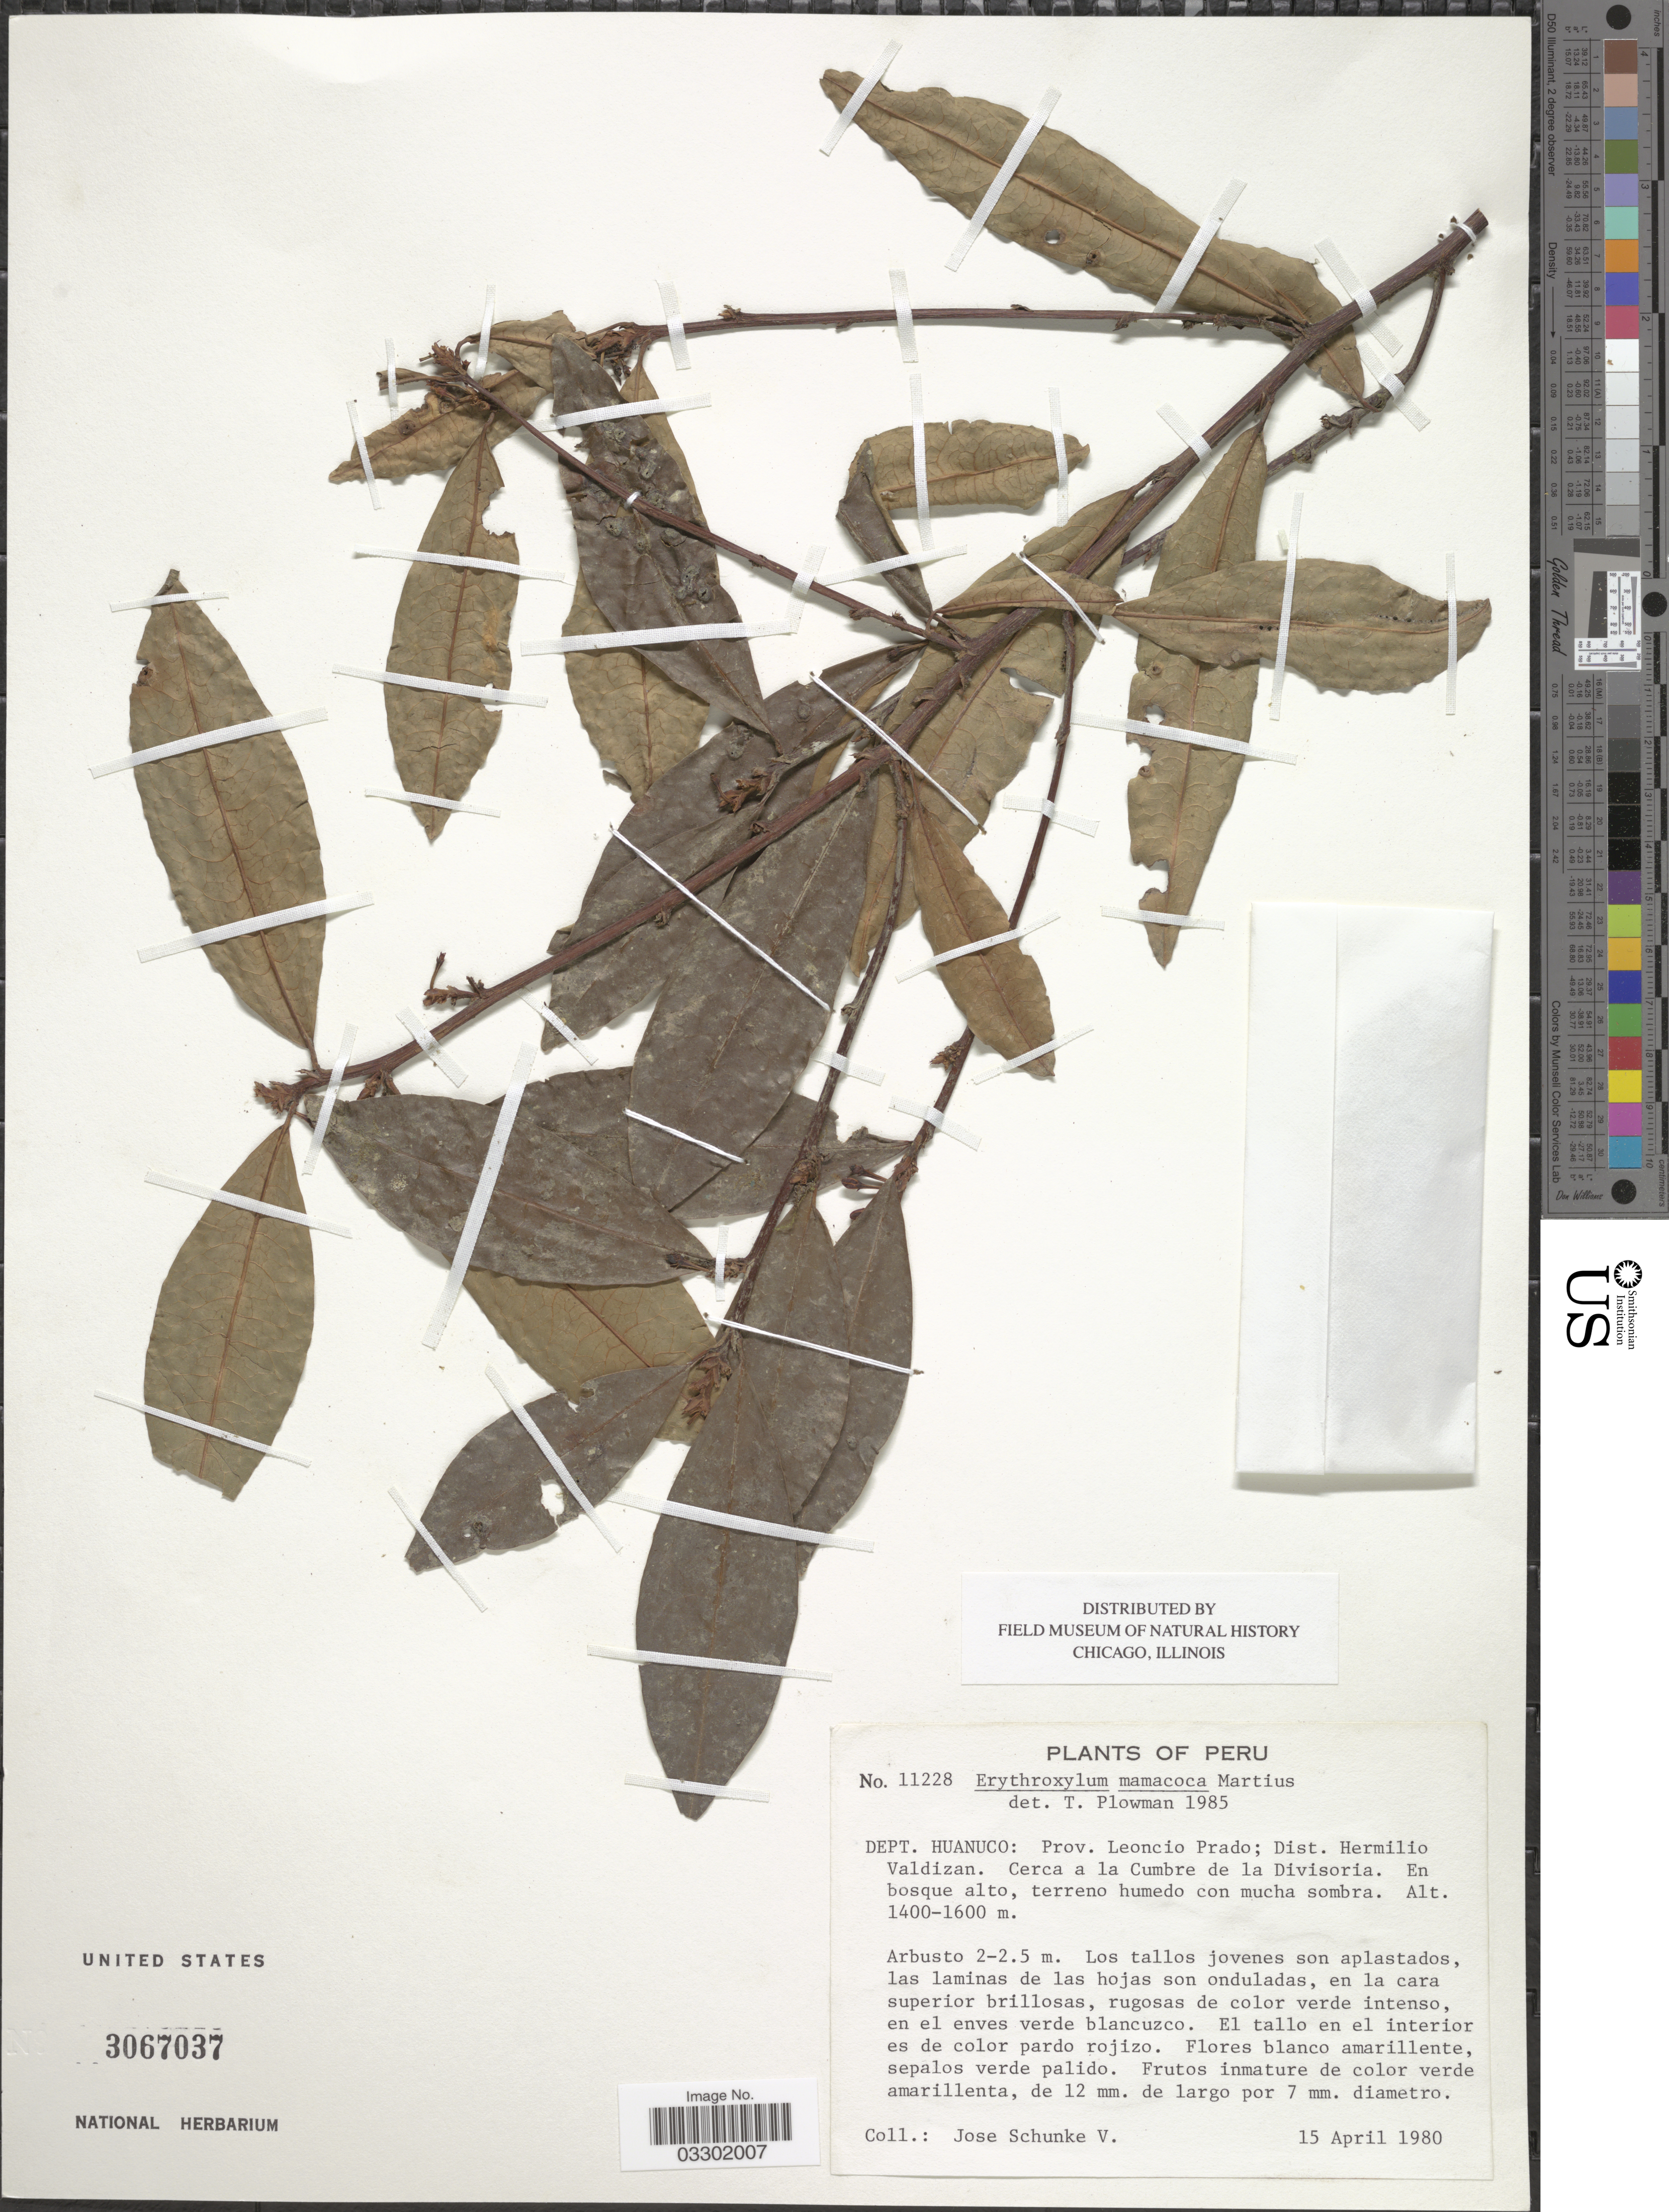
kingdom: Plantae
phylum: Tracheophyta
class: Magnoliopsida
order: Malpighiales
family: Erythroxylaceae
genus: Erythroxylum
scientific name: Erythroxylum mamacoca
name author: Mart.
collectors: J. Schunke Vigo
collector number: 11228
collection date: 1980-04-15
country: Peru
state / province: Huánuco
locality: Dept. Huanuco: Prov. Leoncio Prado; Dist. Hermilio Valdizan. Cerca a la Cumbre de la Divisoria.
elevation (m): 1400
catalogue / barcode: US 3067037